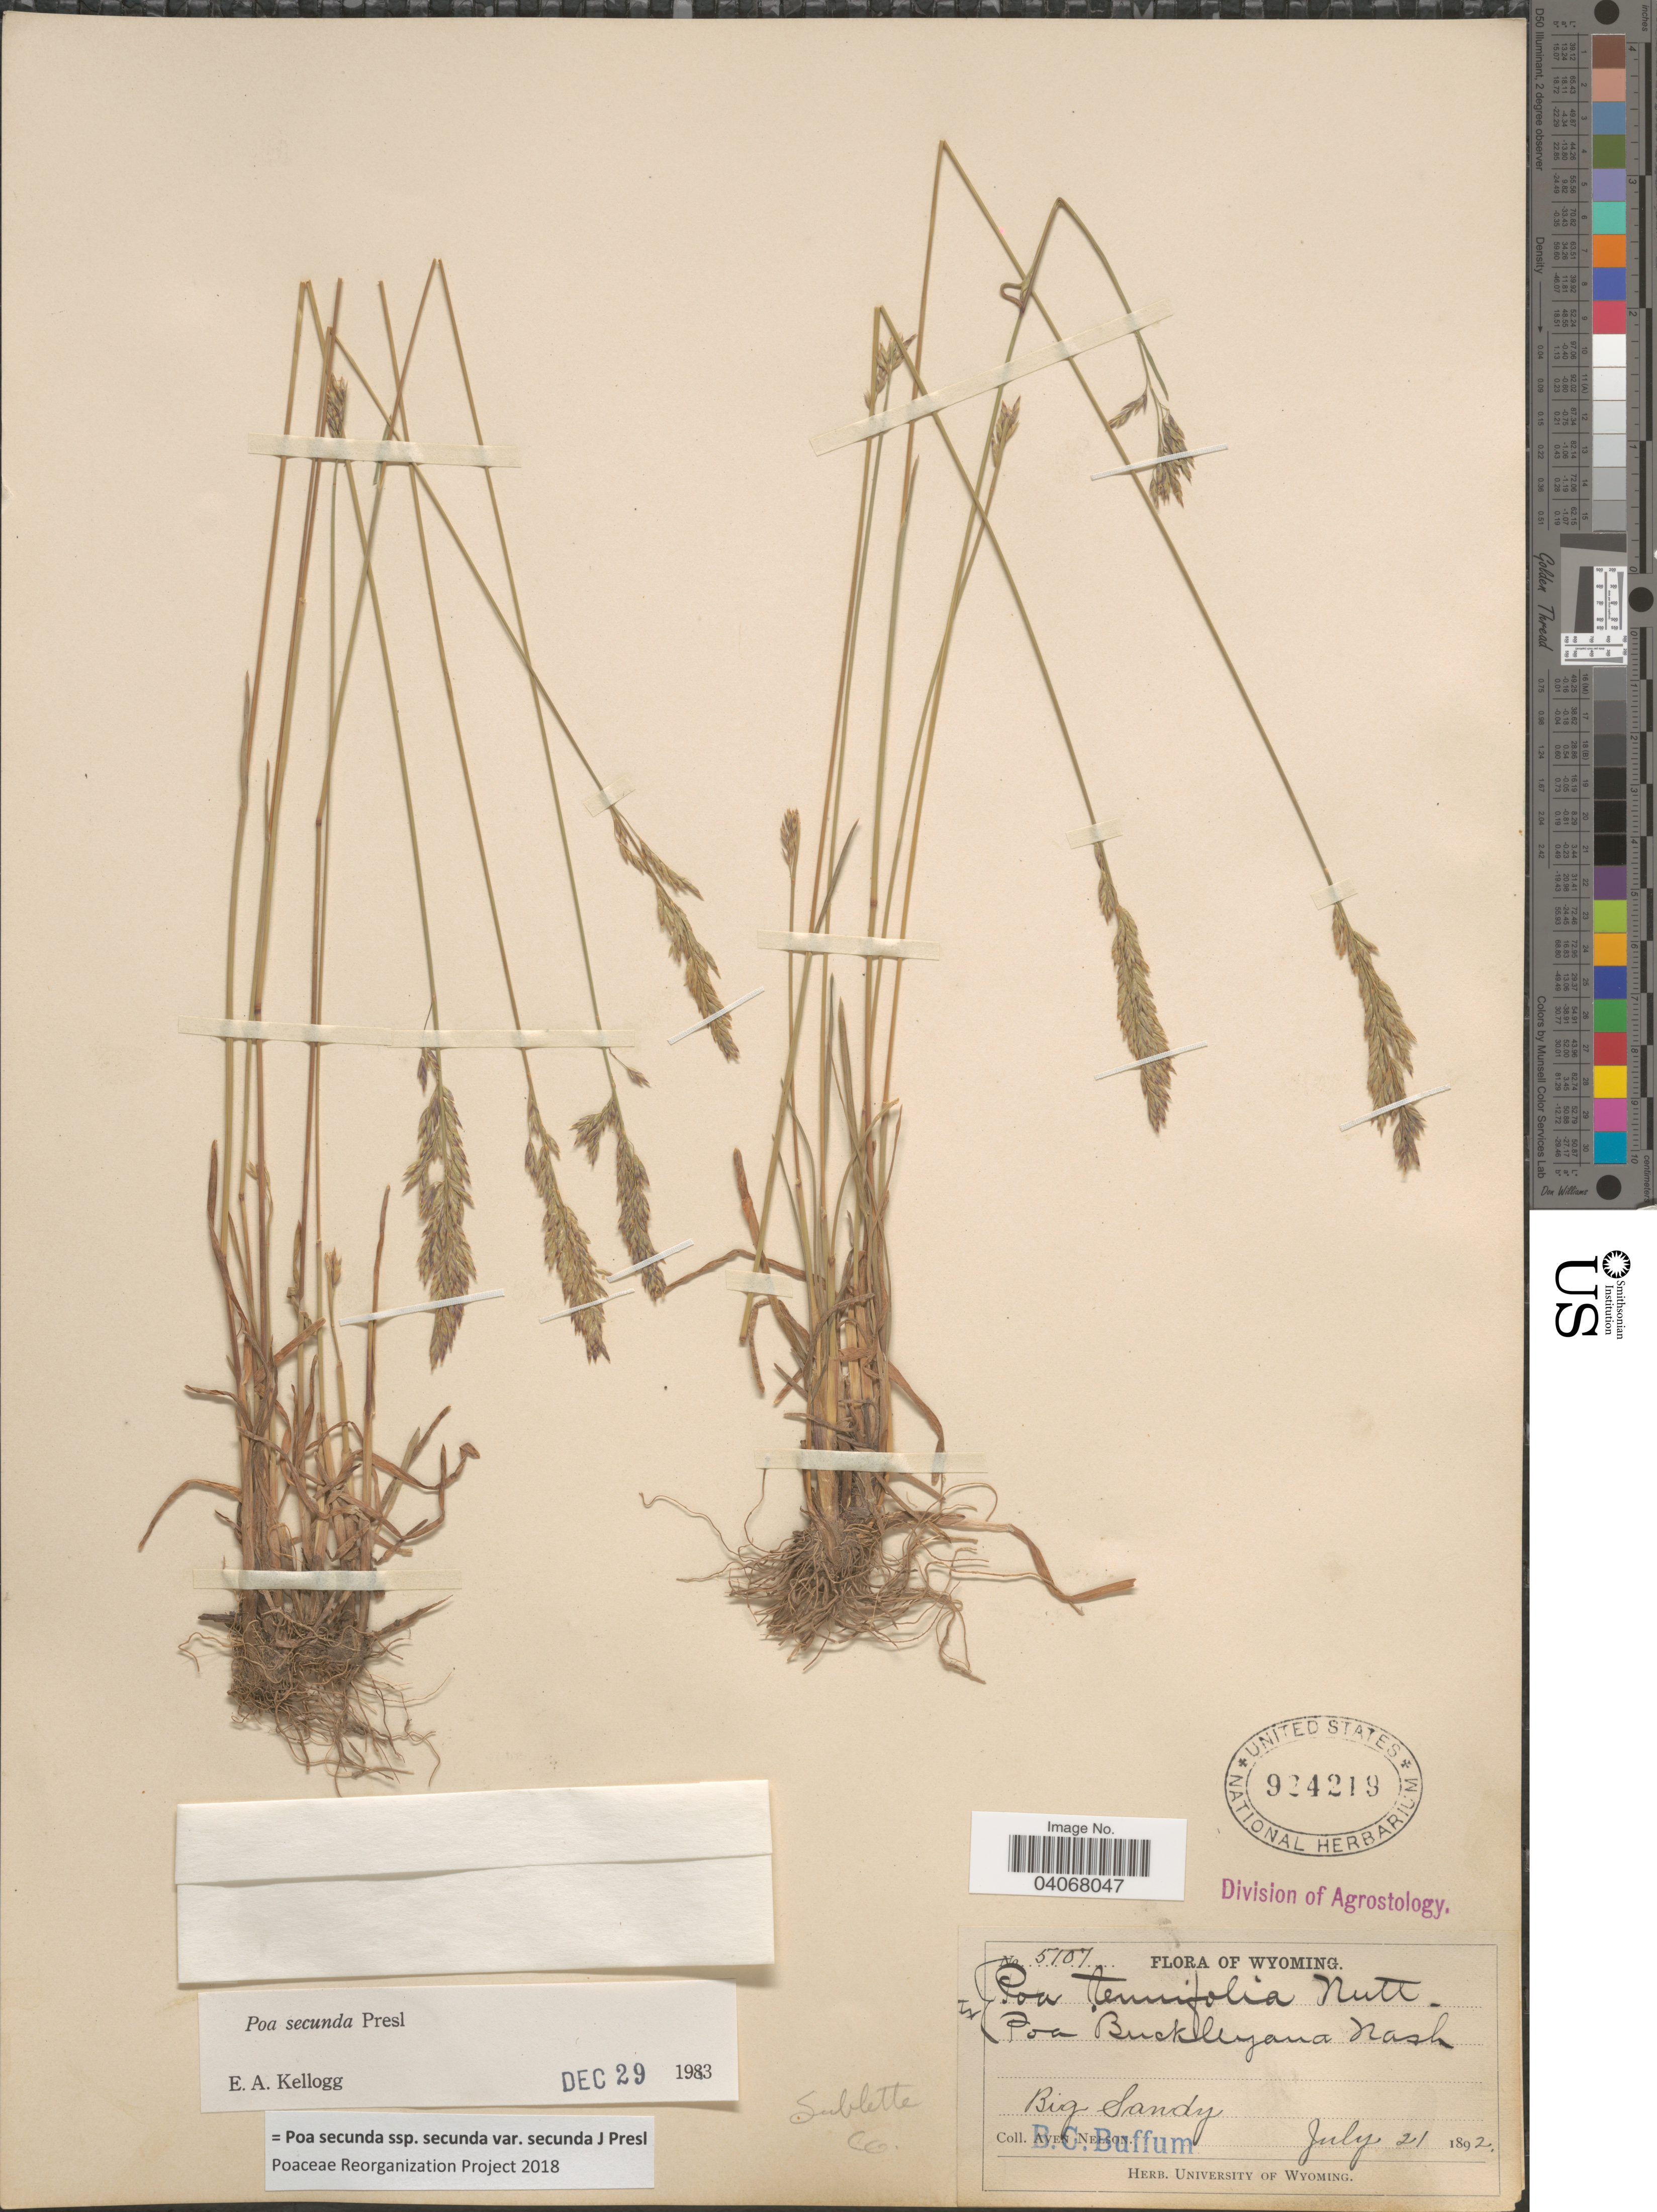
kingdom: Plantae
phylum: Tracheophyta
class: Liliopsida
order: Poales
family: Poaceae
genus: Poa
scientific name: Poa secunda subsp. secunda var. secunda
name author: J. Presl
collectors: B. Buffum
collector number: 5107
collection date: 1892-07-21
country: United States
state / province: Wyoming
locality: Big Sandy. Sublette Co.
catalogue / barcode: US 924219